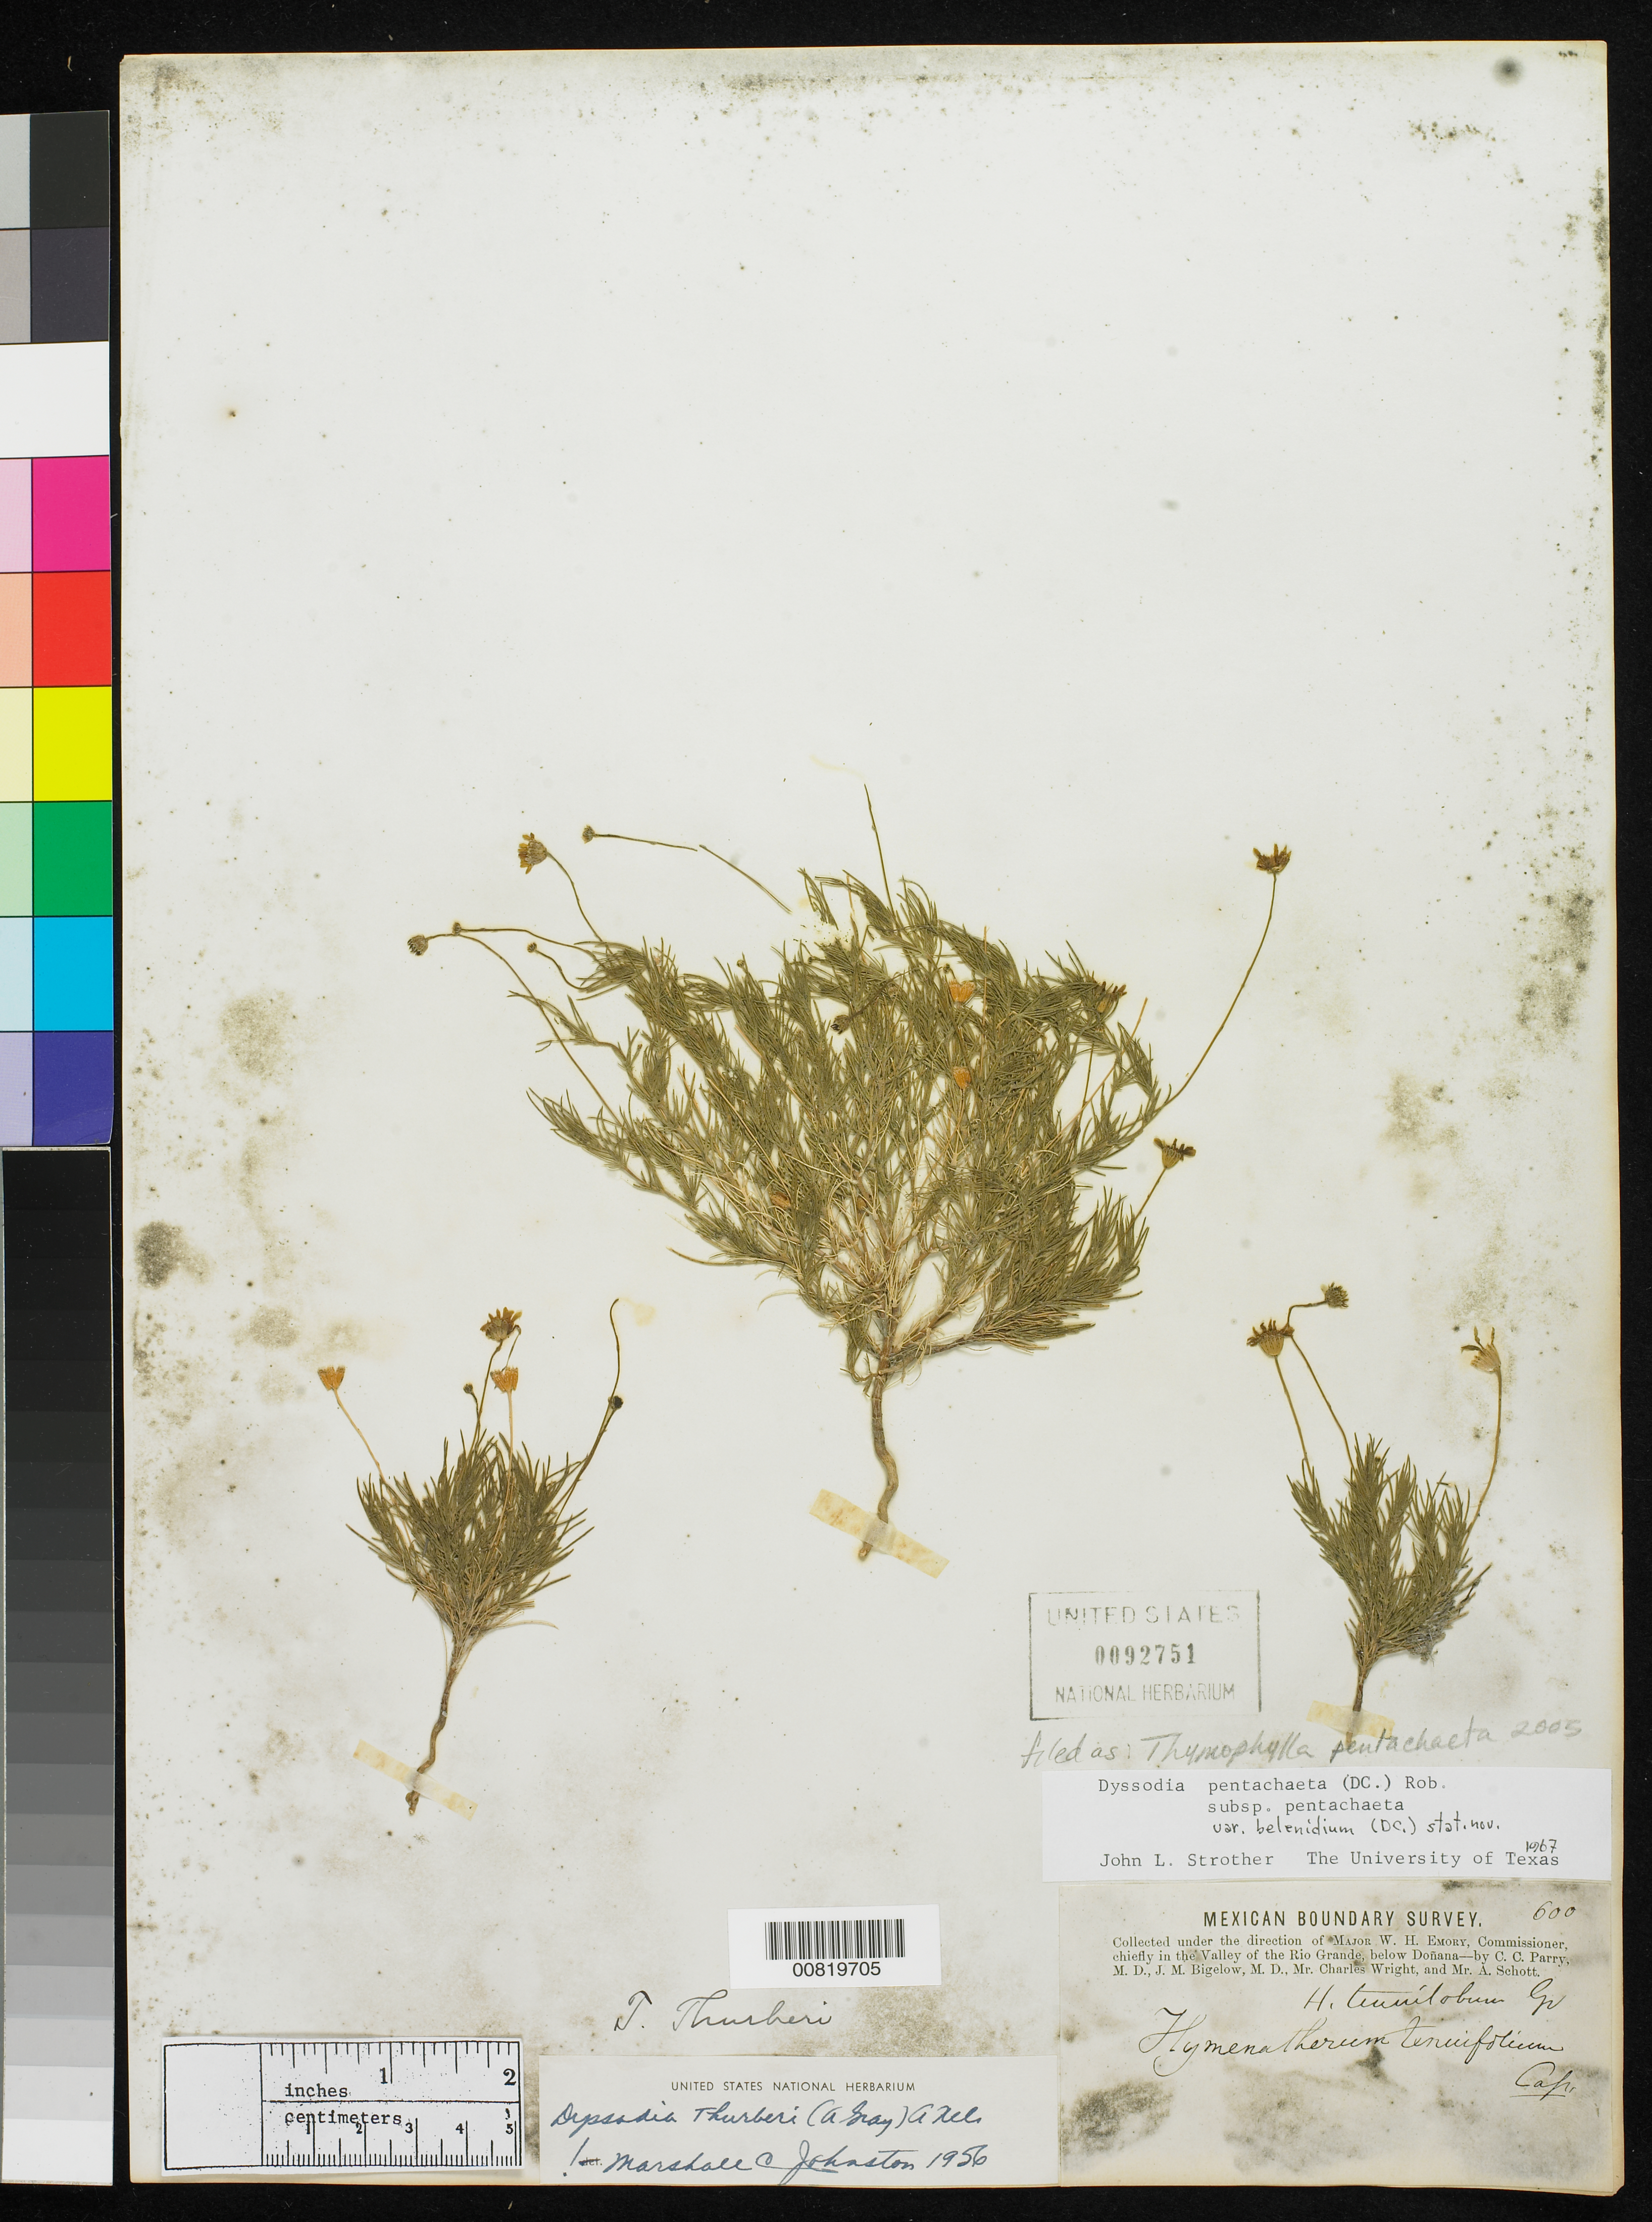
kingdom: Plantae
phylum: Tracheophyta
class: Magnoliopsida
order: Asterales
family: Asteraceae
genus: Thymophylla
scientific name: Thymophylla pentachaeta var. belenidium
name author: (DC.) Strother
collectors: C. C. Parry, J. M. Bigelow, C. Wright & A. C. V. Schott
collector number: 600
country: United States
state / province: New Mexico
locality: Valley of the Rio Grande, below Doñana, New Mexico.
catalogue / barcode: US 92751